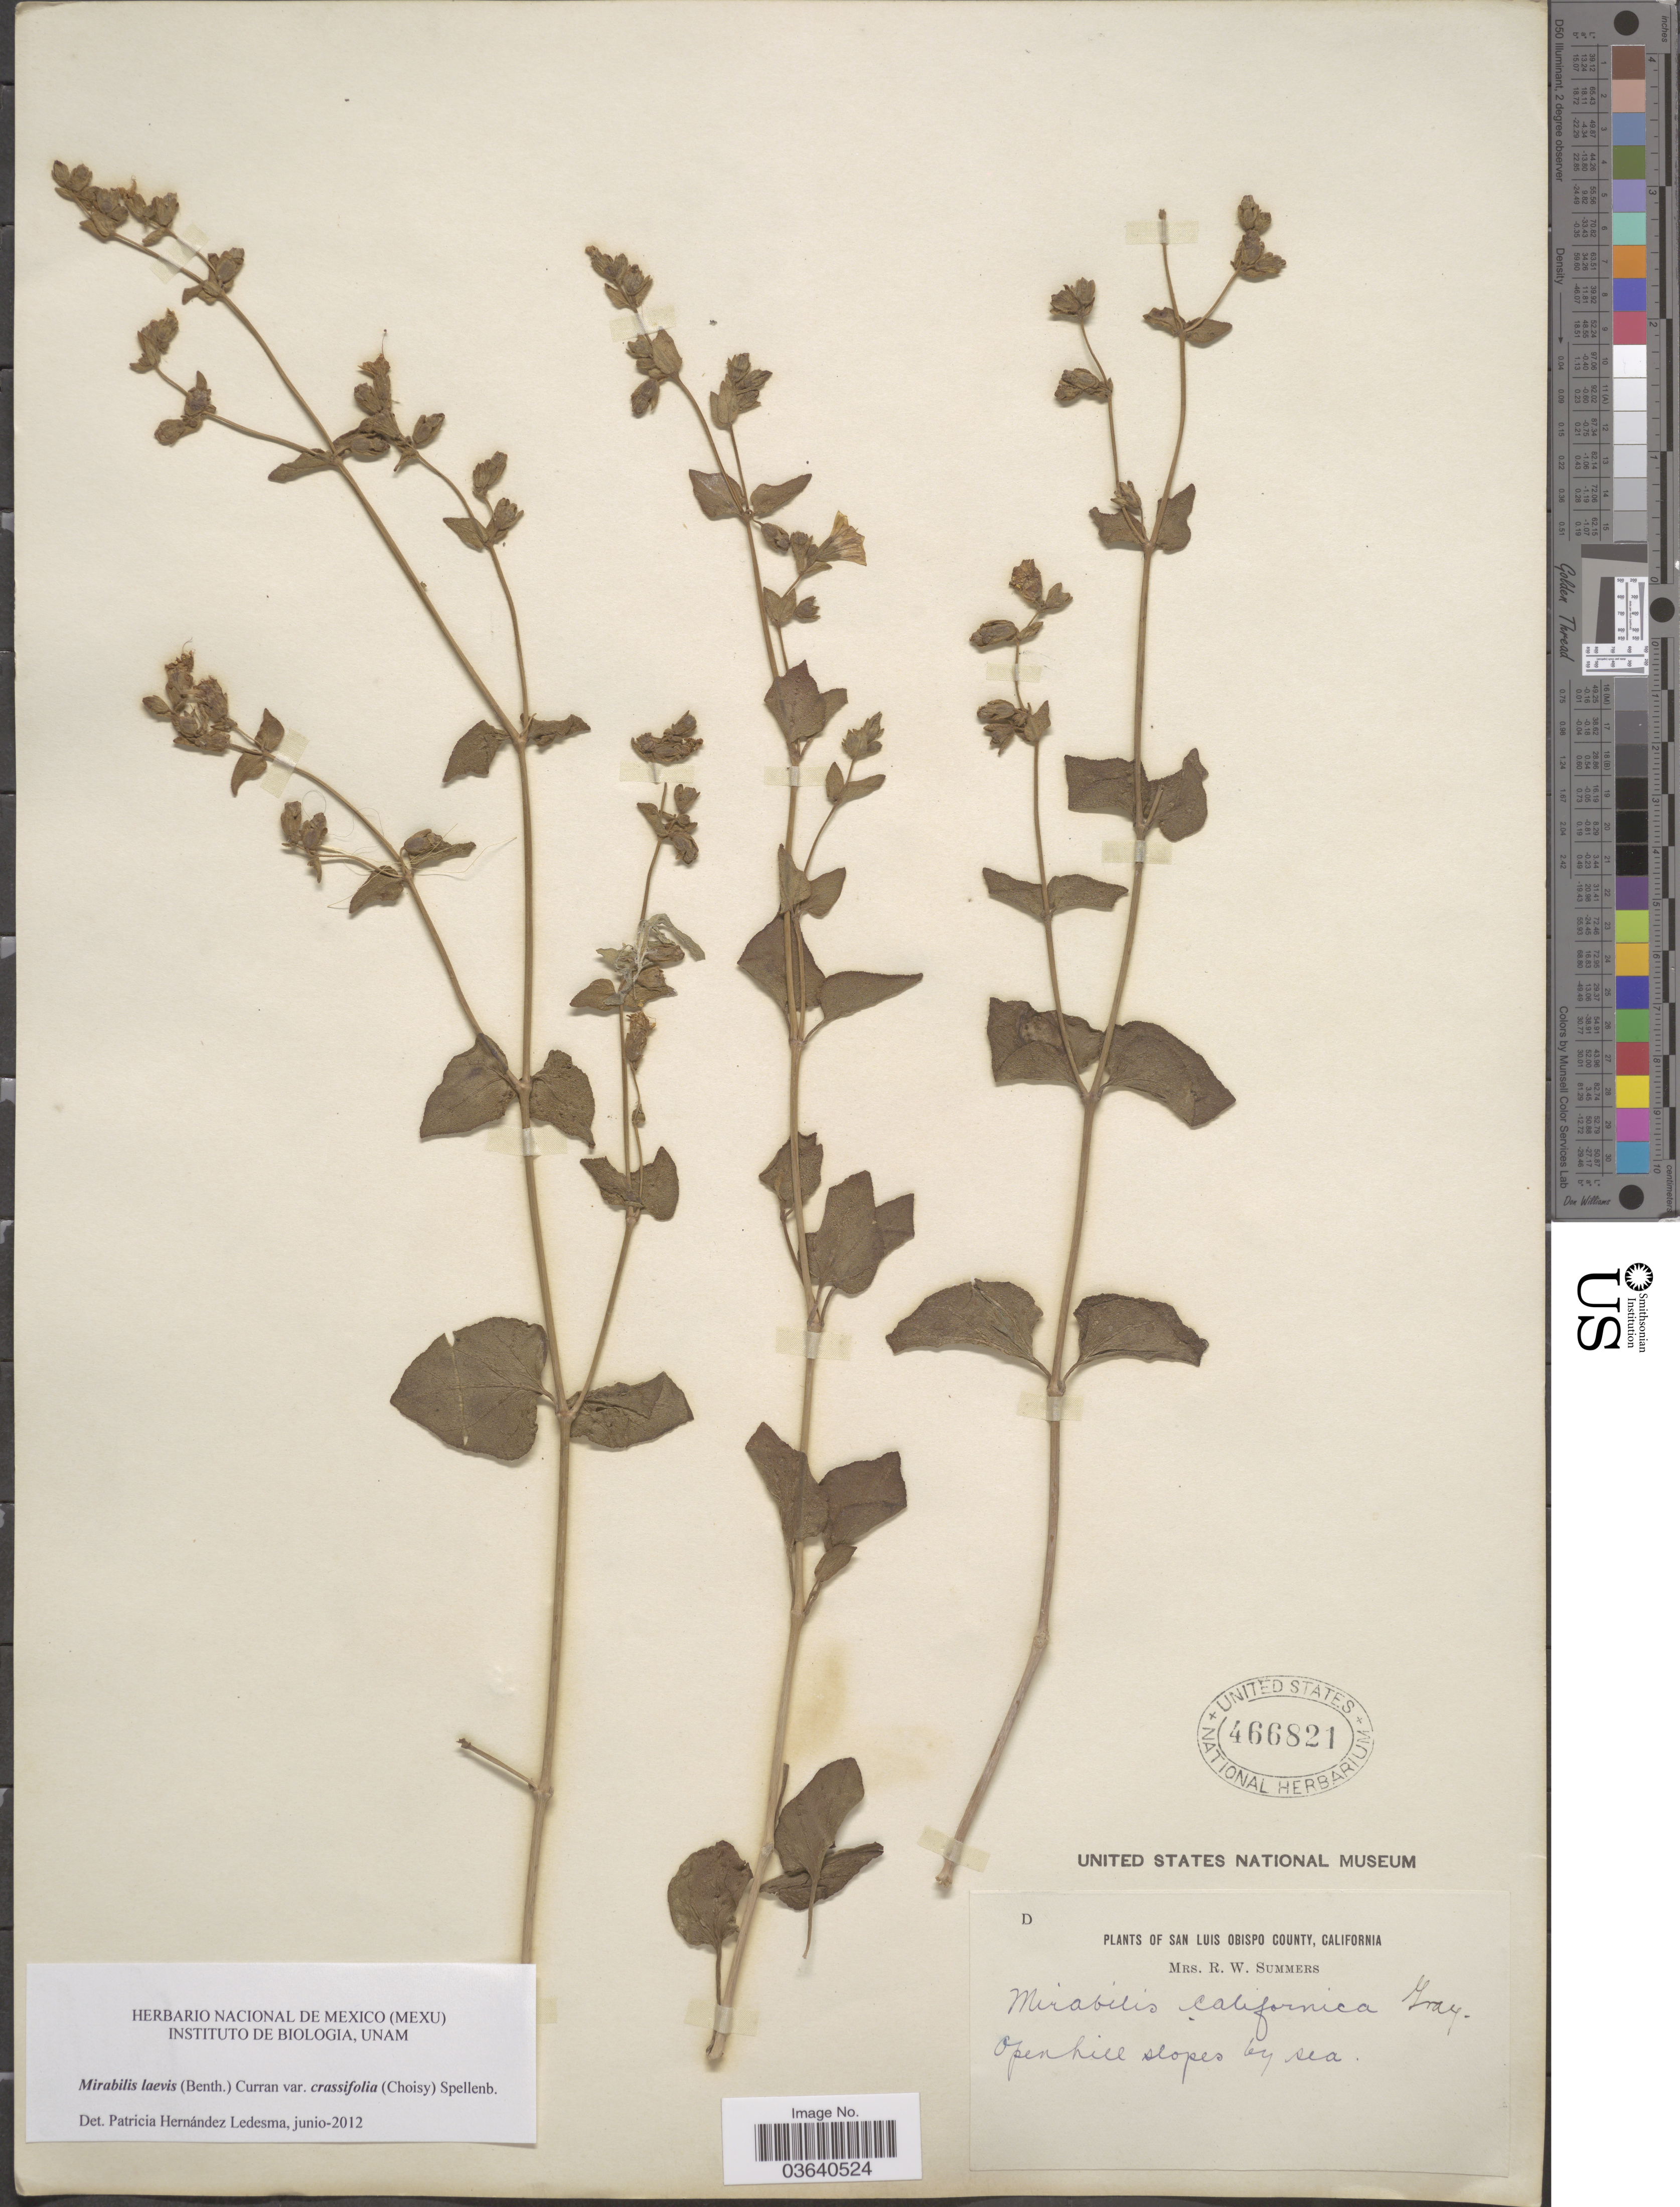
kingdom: Plantae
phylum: Tracheophyta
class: Magnoliopsida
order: Caryophyllales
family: Nyctaginaceae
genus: Mirabilis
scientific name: Mirabilis laevis var. crassifolia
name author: (Choisy) Spellenb.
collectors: R. Summers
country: United States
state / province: California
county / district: San Luis Obispo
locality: San Luis Obispo County.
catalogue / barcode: US 466821